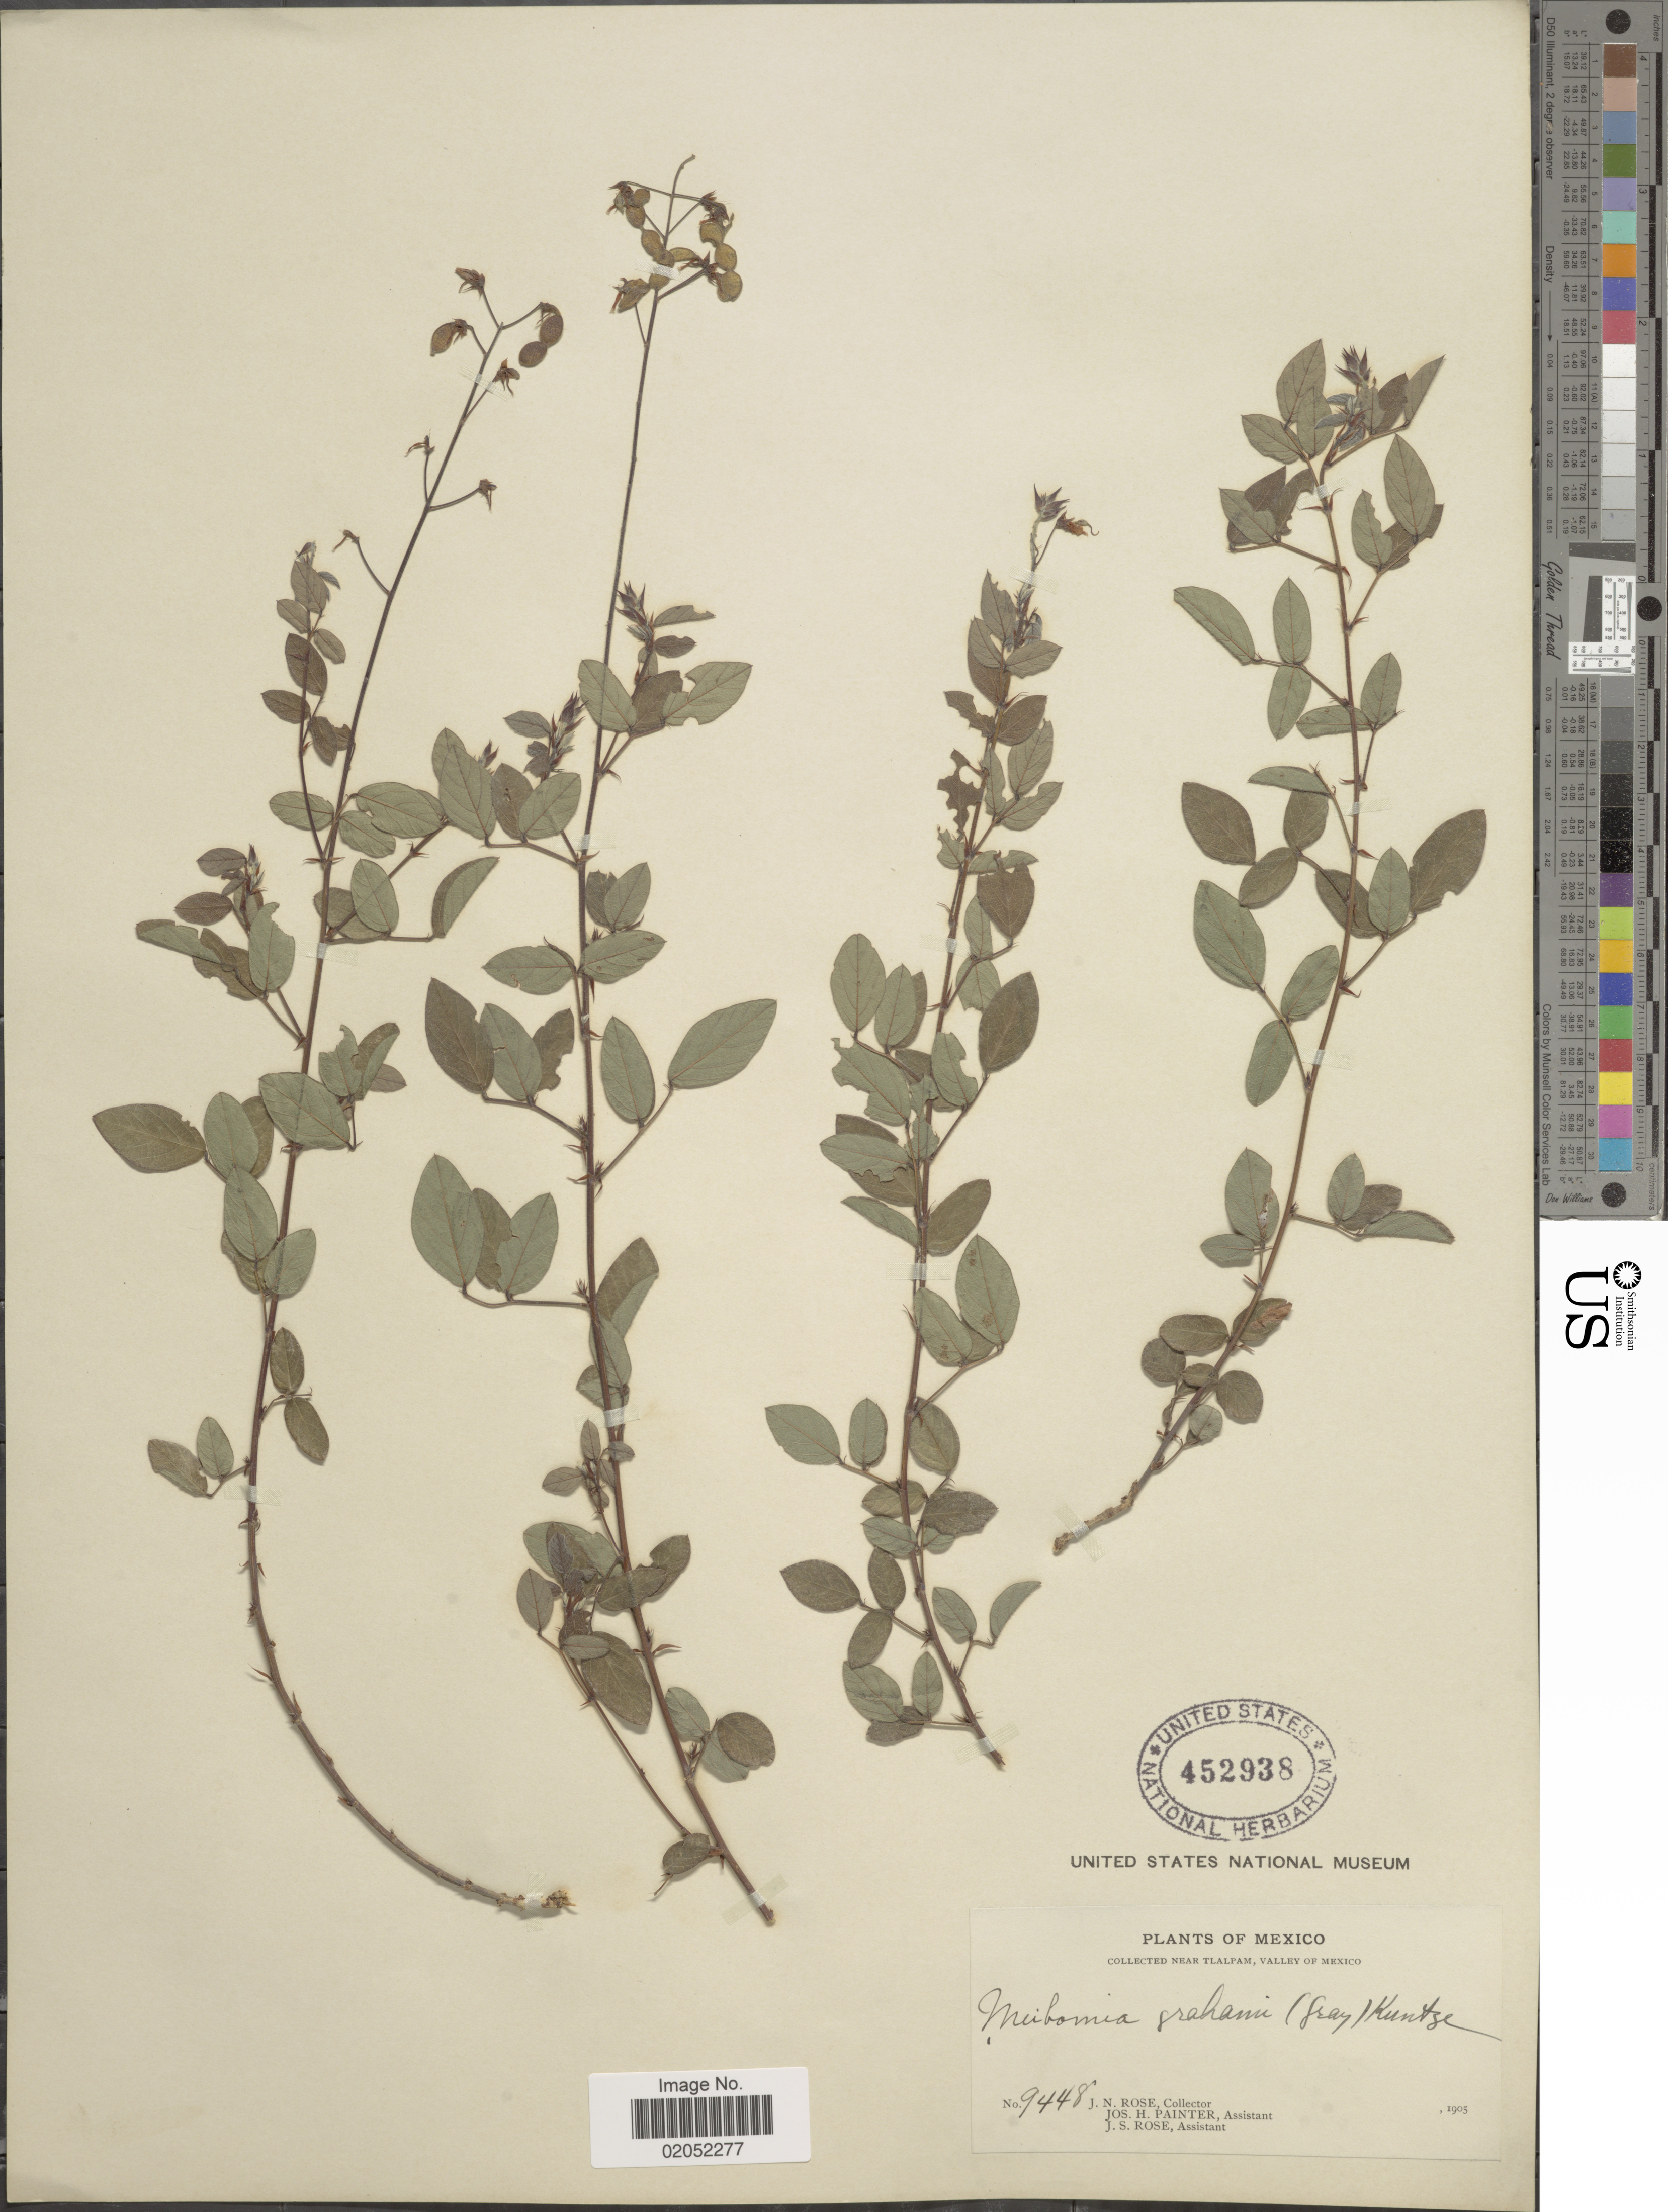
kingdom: Plantae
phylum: Tracheophyta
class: Magnoliopsida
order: Fabales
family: Fabaceae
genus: Desmodium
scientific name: Desmodium grahamii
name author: A. Gray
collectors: J. N. Rose, J. H. Painter & J. S. Rose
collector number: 9448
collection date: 1905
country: Mexico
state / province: México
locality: Near Tlalpam, valley of Mexico.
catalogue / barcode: US 452938